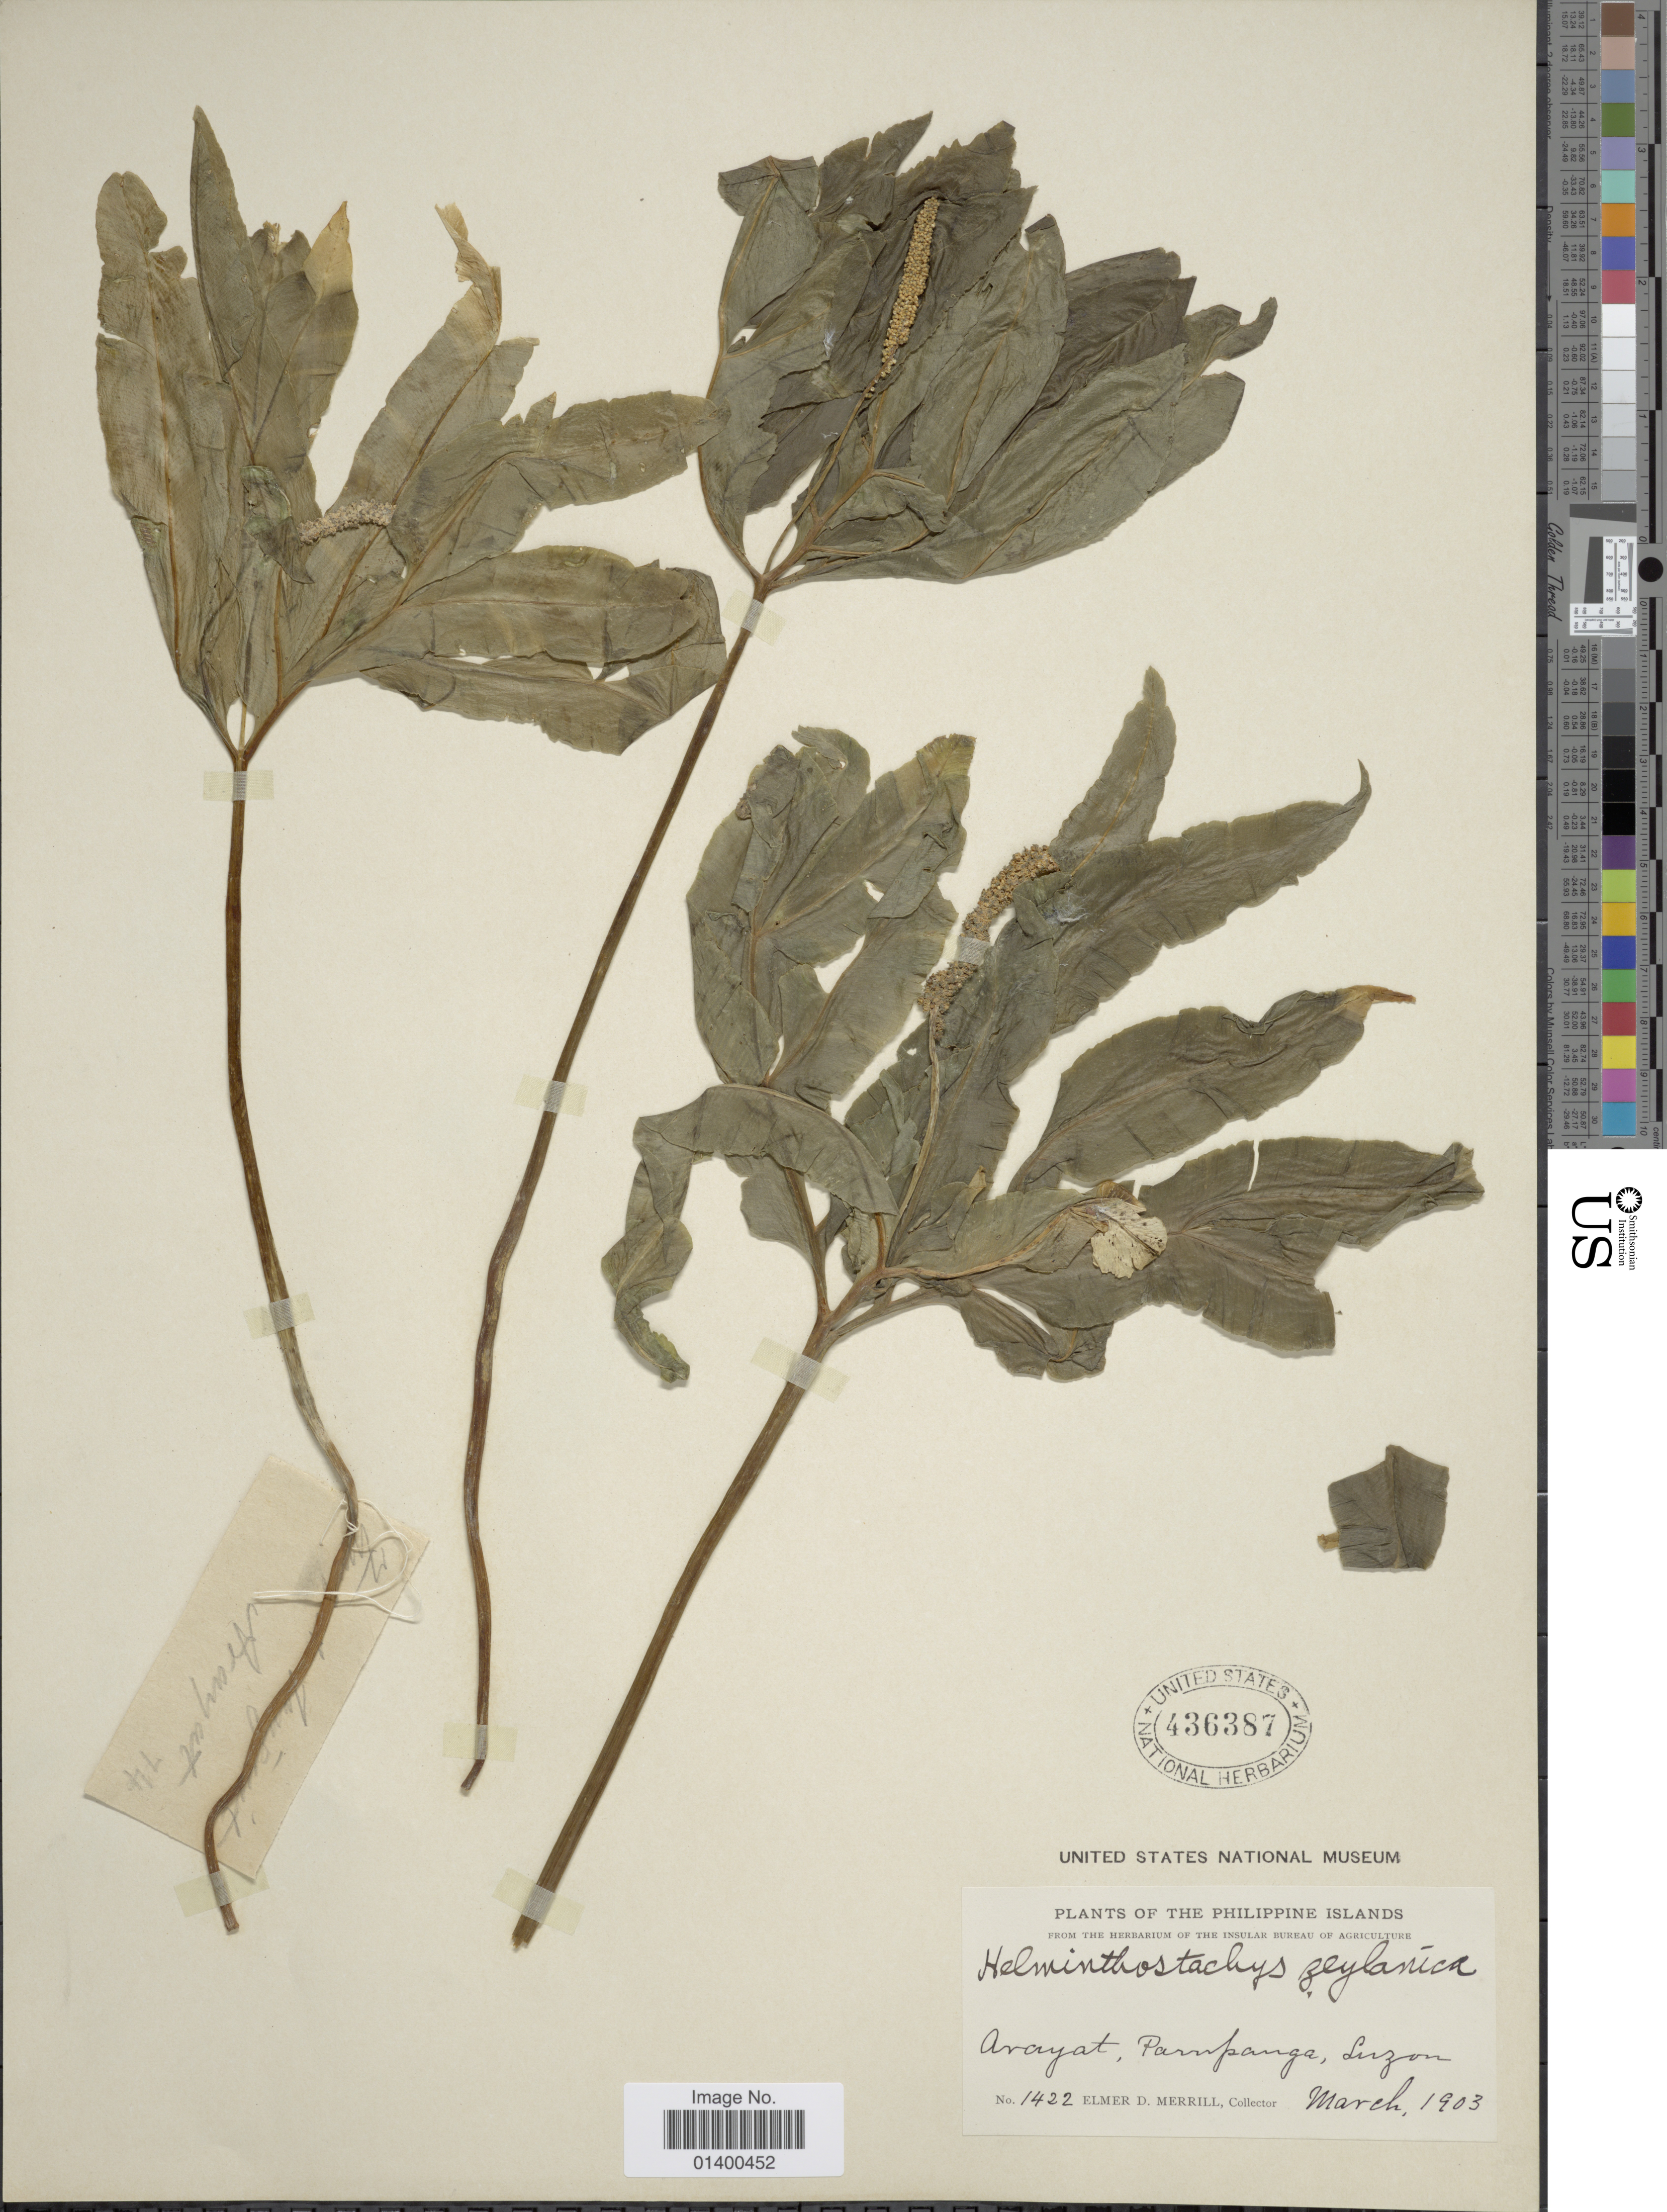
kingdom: Plantae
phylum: Tracheophyta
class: Polypodiopsida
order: Ophioglossales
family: Ophioglossaceae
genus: Helminthostachys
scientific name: Helminthostachys zeylanica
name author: (L.) Hook.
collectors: E. D. Merrill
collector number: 1422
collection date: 1903-03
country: Philippines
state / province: Central Luzon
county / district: Pampanga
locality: Arayat, Central Luzon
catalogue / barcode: US 436387